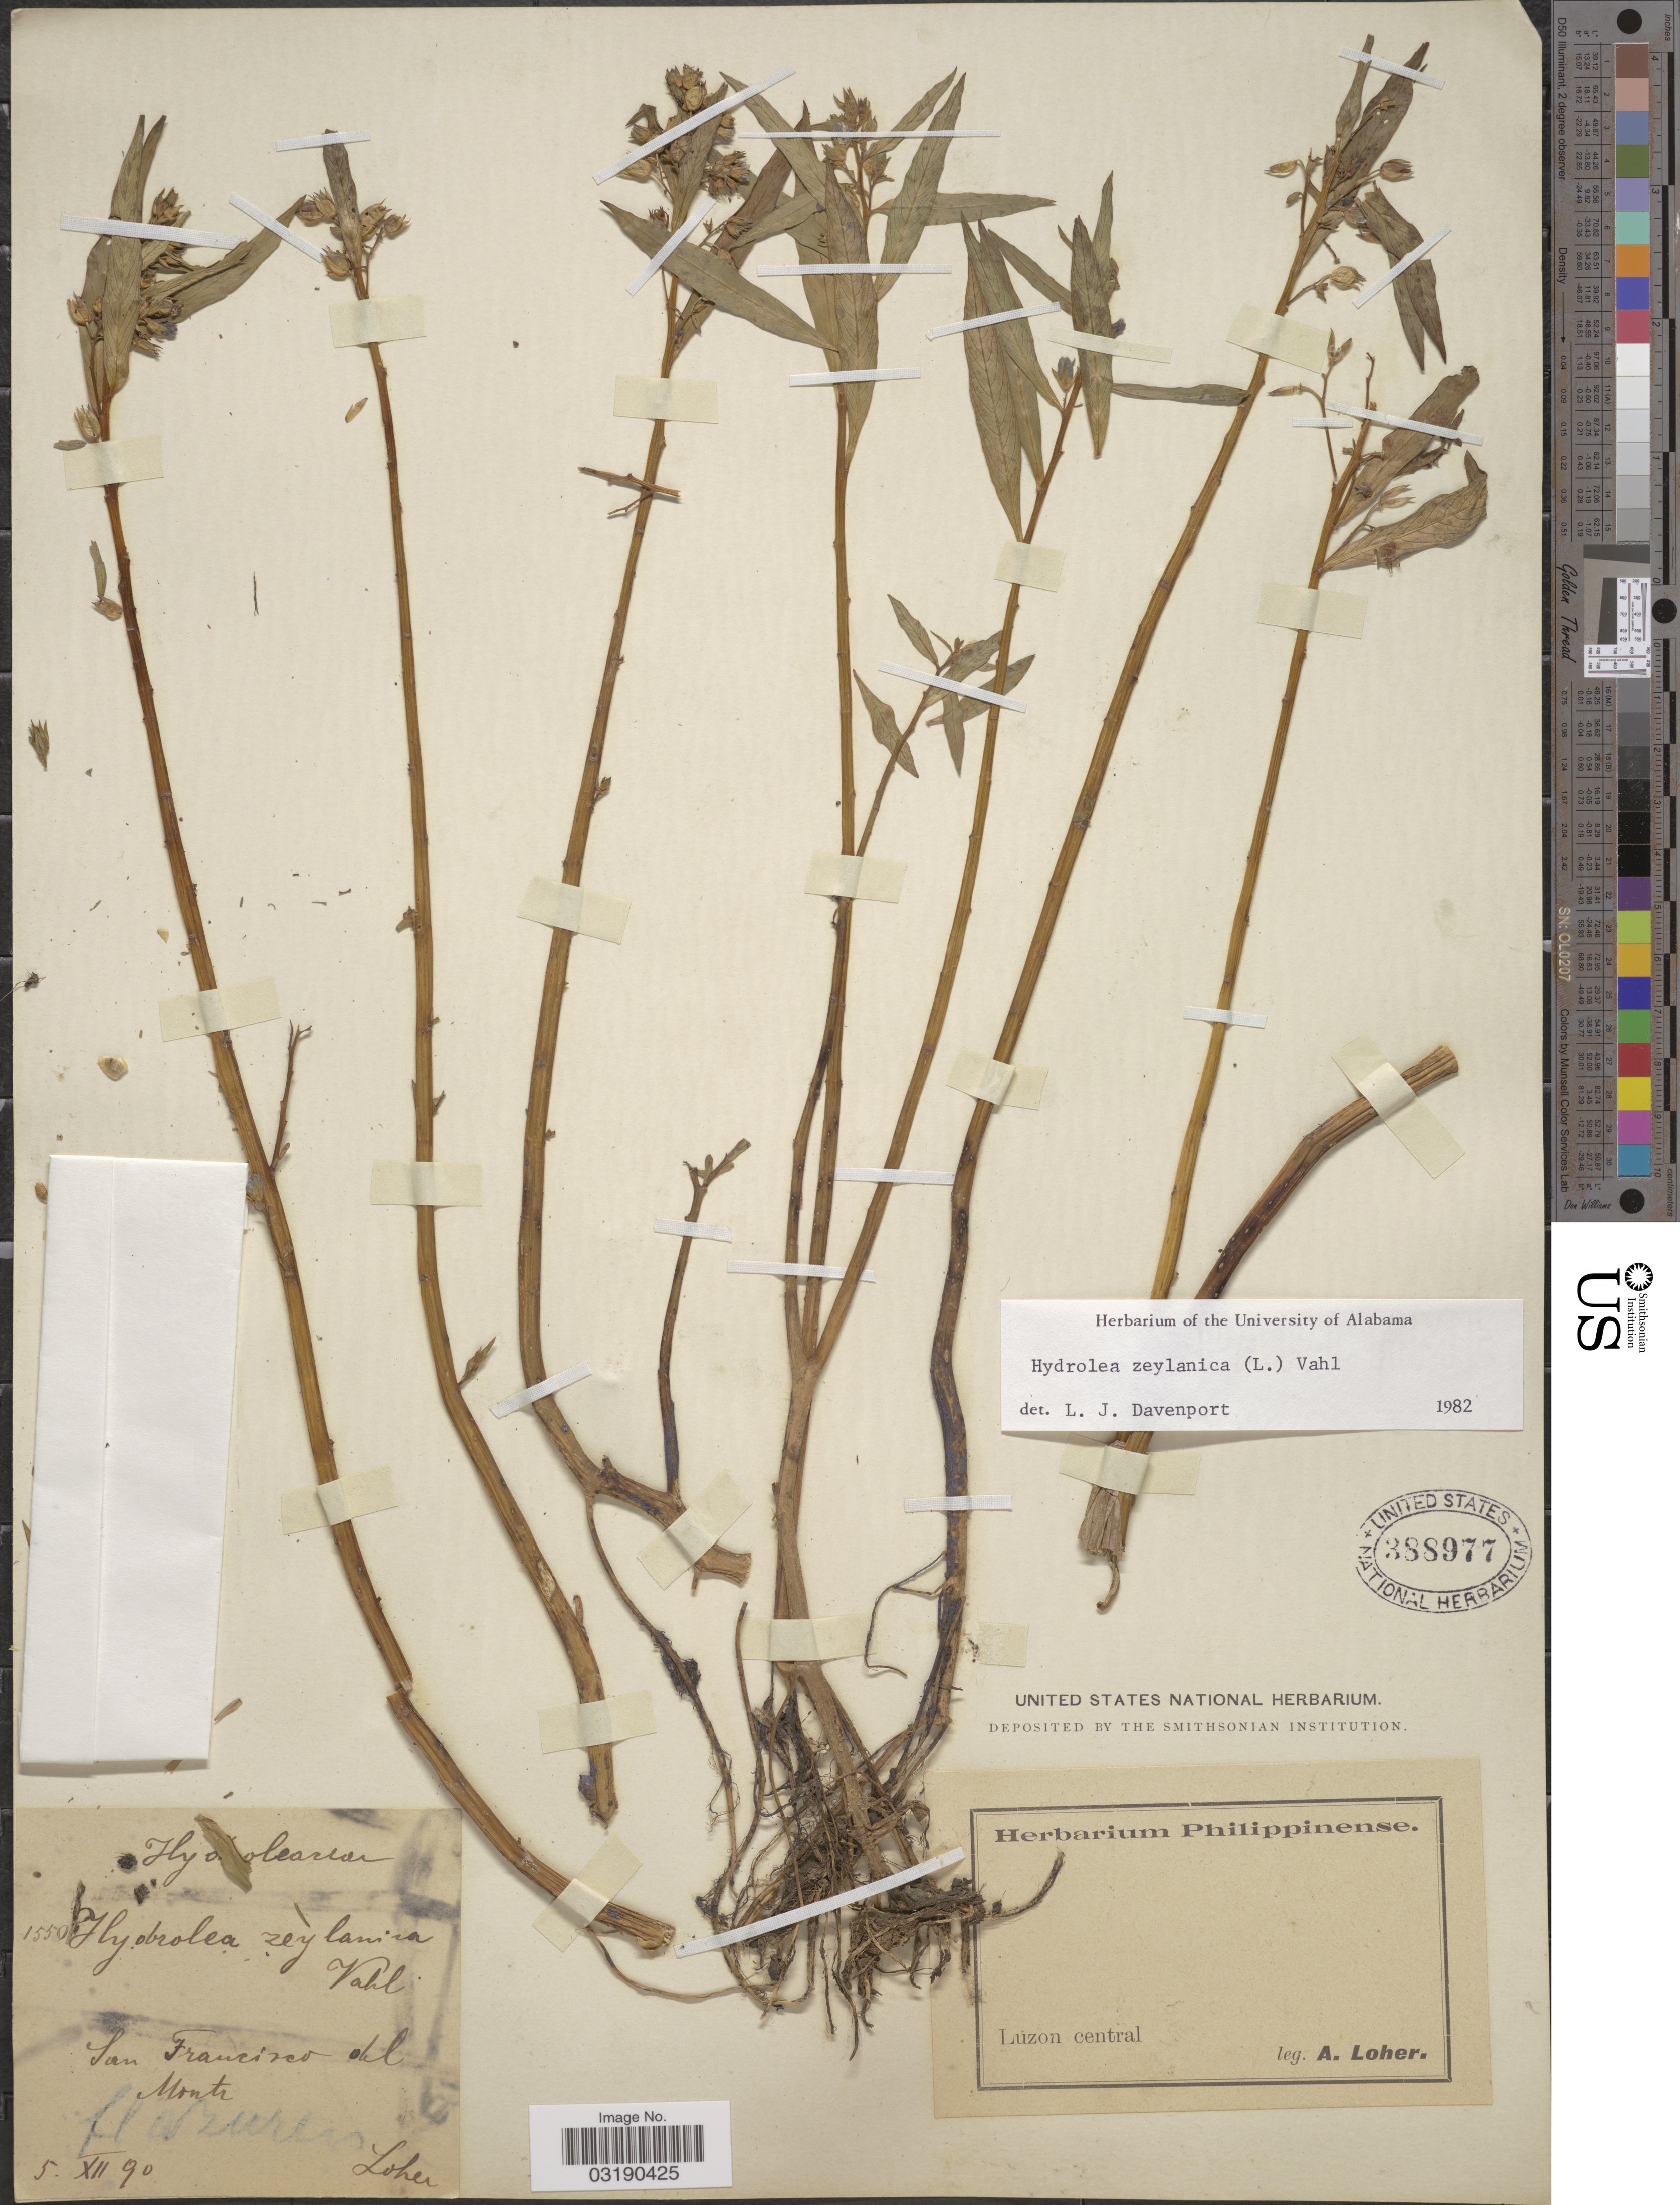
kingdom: Plantae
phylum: Tracheophyta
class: Magnoliopsida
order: Solanales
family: Hydroleaceae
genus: Hydrolea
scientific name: Hydrolea zeylanica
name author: (L.) Vahl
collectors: A. Loher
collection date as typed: Transcribed d/m/y: 5/12/90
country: Philippines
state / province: Central Luzon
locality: San Francisco del Monte. Luzon central.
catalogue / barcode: US 388977